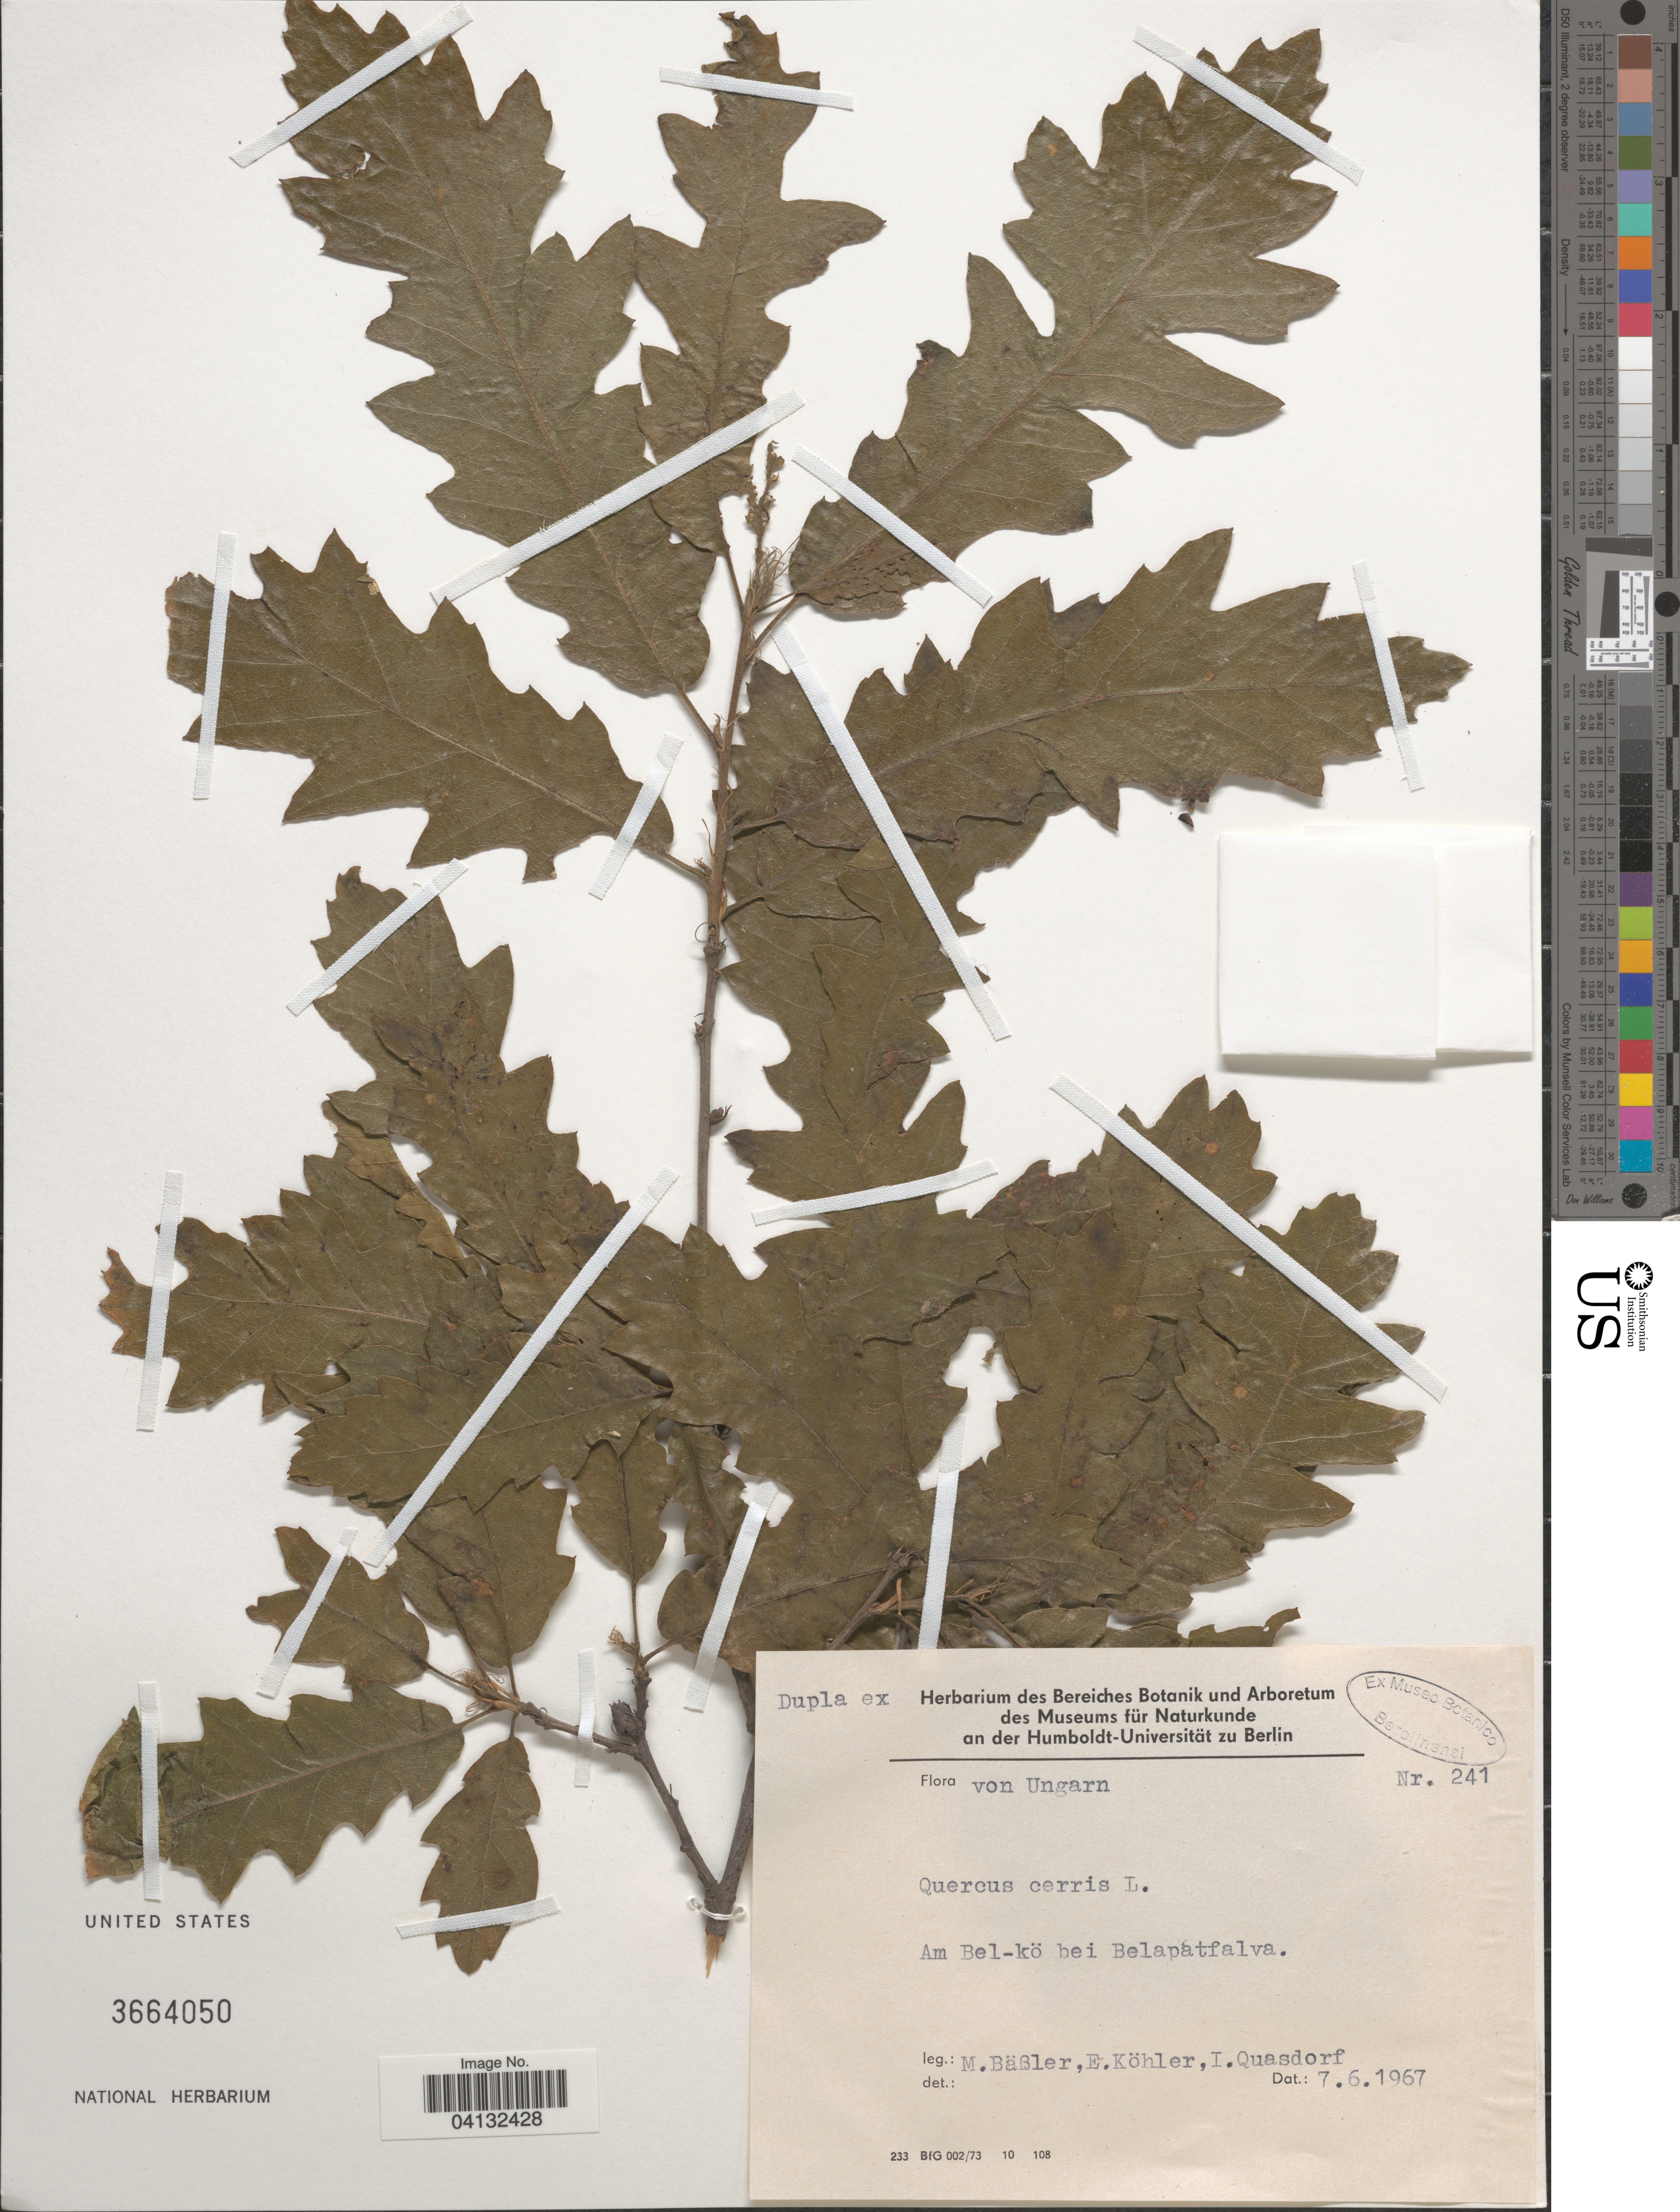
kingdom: Plantae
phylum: Tracheophyta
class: Magnoliopsida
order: Fagales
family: Fagaceae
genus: Quercus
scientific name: Quercus cerris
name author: L.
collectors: M. Bässler, E. Kohler & I. Quasdorf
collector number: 241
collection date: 1967-06-07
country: Hungary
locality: Ungarn. Am Bel-kö bei Belapatfalva.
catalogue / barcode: US 3664050